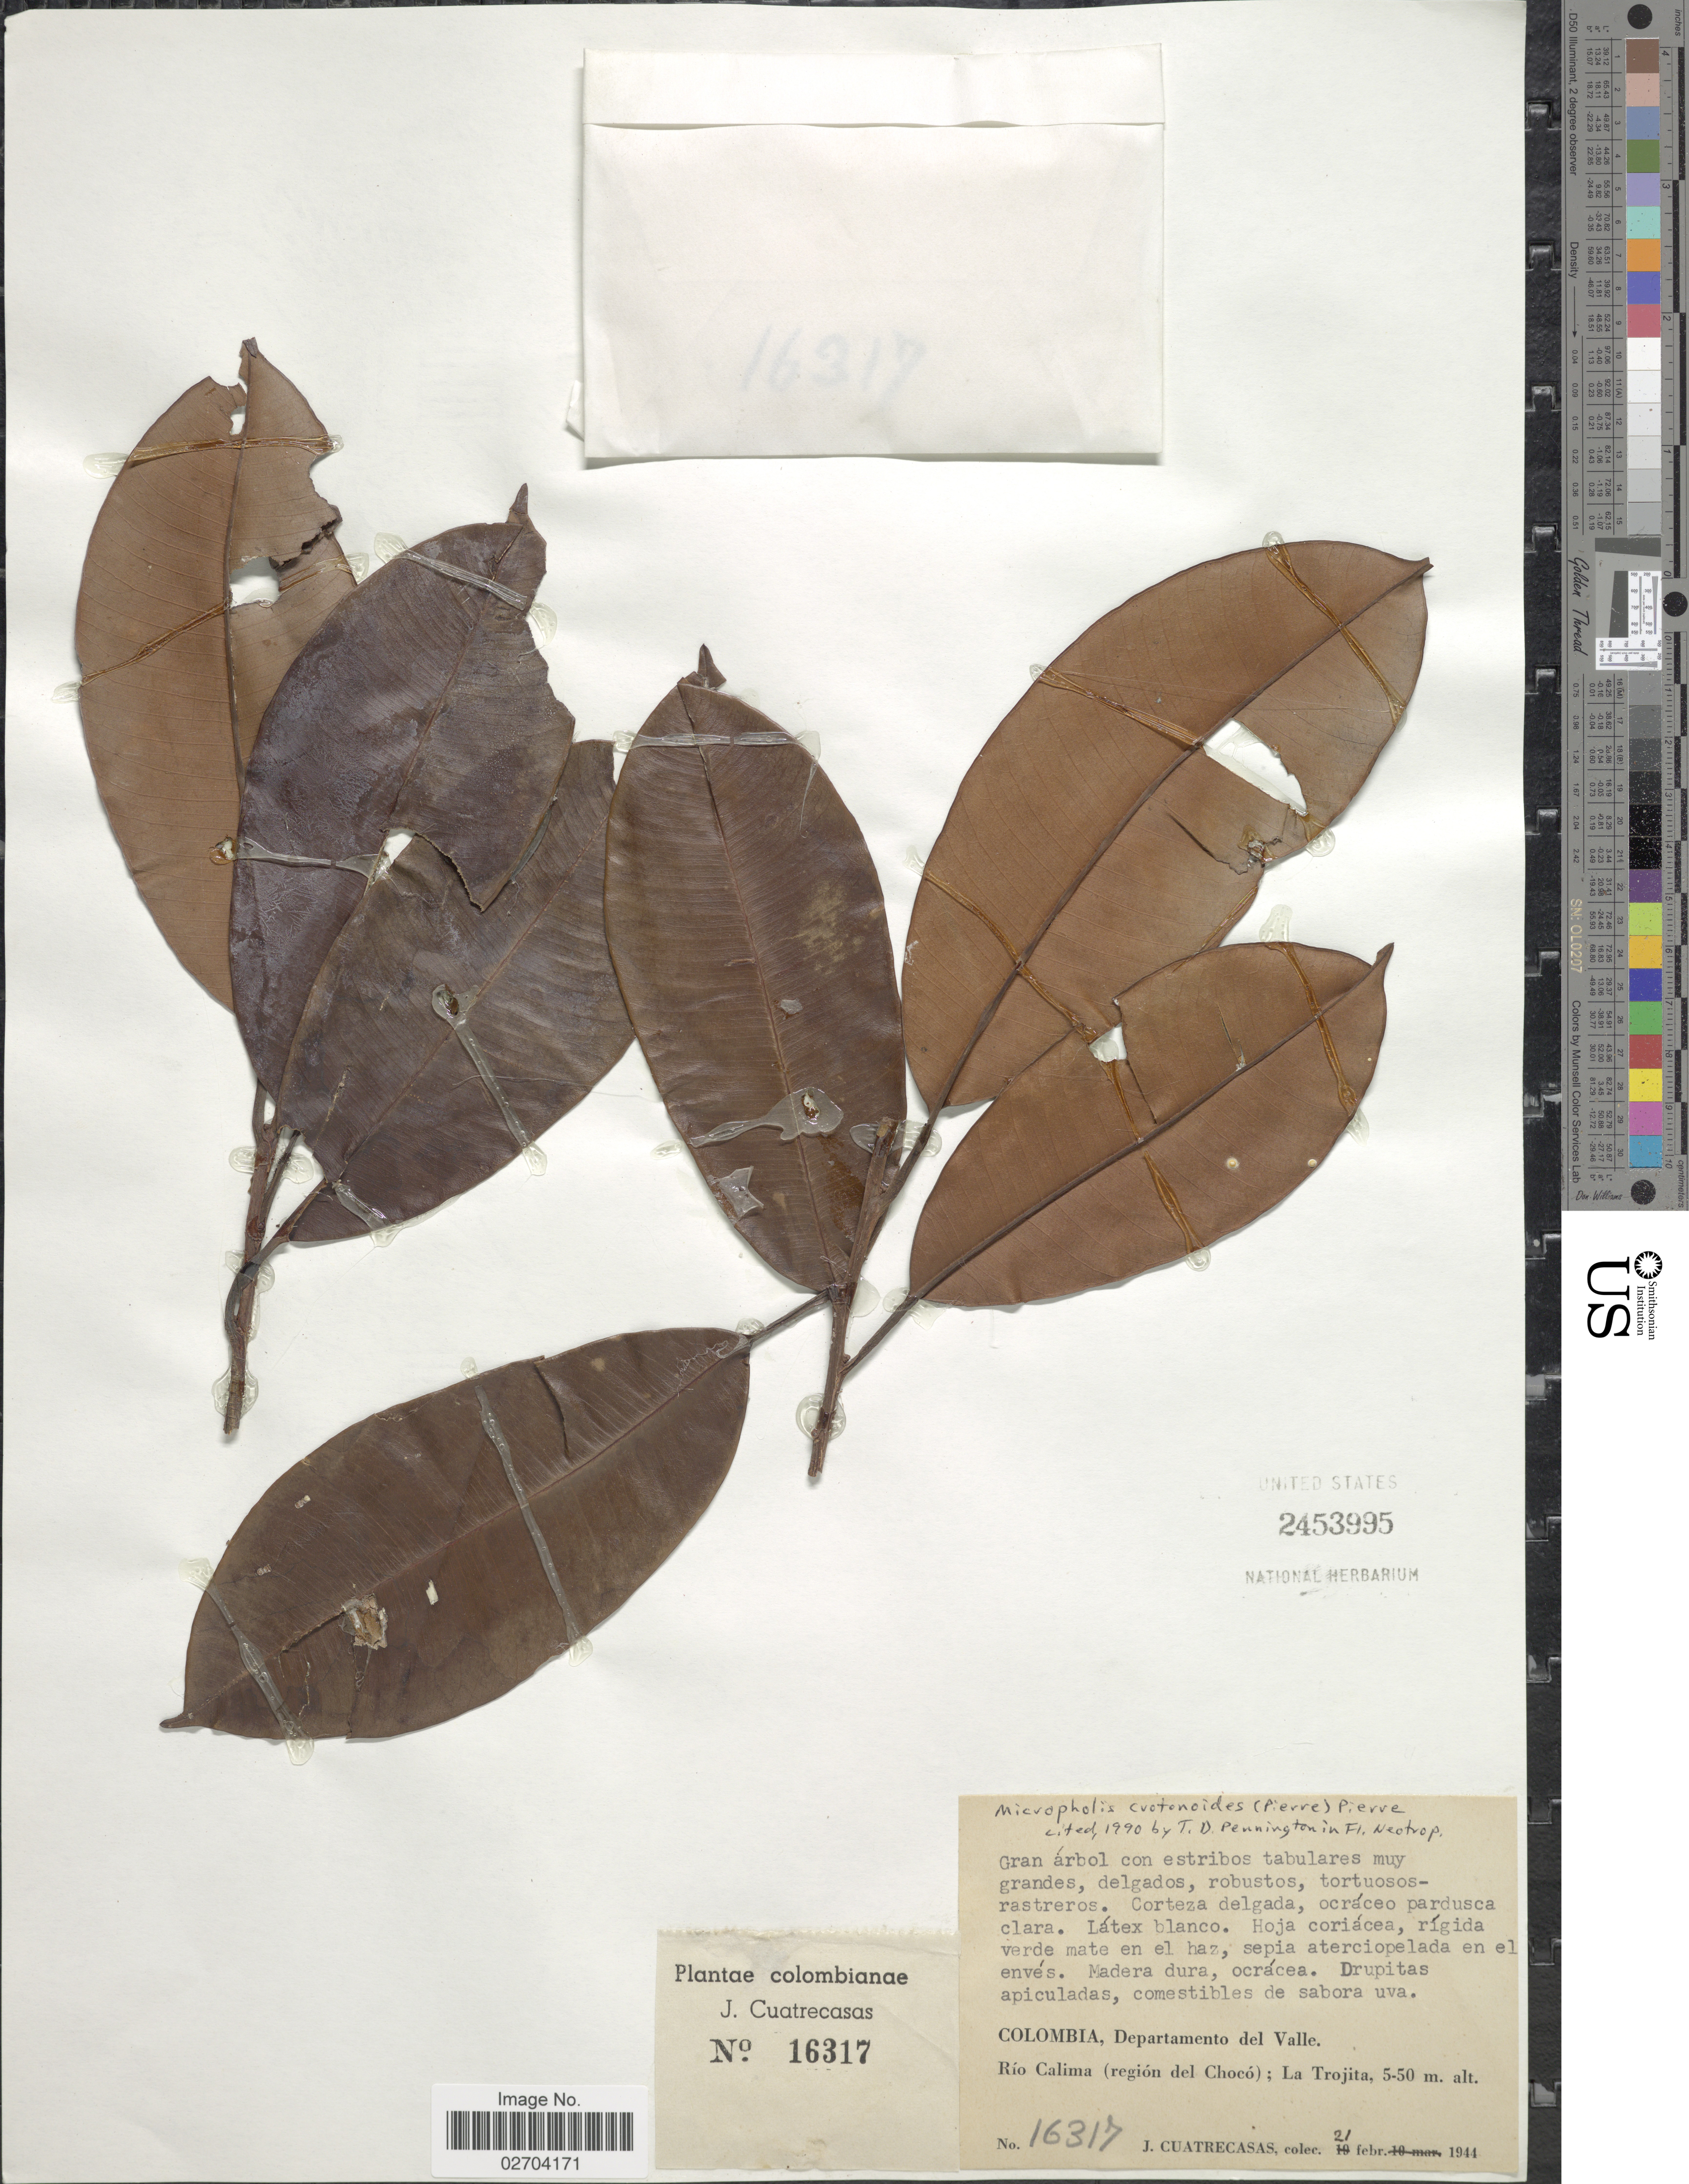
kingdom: Plantae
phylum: Tracheophyta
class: Magnoliopsida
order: Ericales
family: Sapotaceae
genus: Micropholis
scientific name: Micropholis crotonoides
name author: (Pierre) Pierre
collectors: J. Cuatrecasas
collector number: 16317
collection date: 1944-02-21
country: Colombia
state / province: Valle del Cauca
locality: Departamento del Valle. Río Calima (región del Chocó); La Trojita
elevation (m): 5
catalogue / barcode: US 2453995